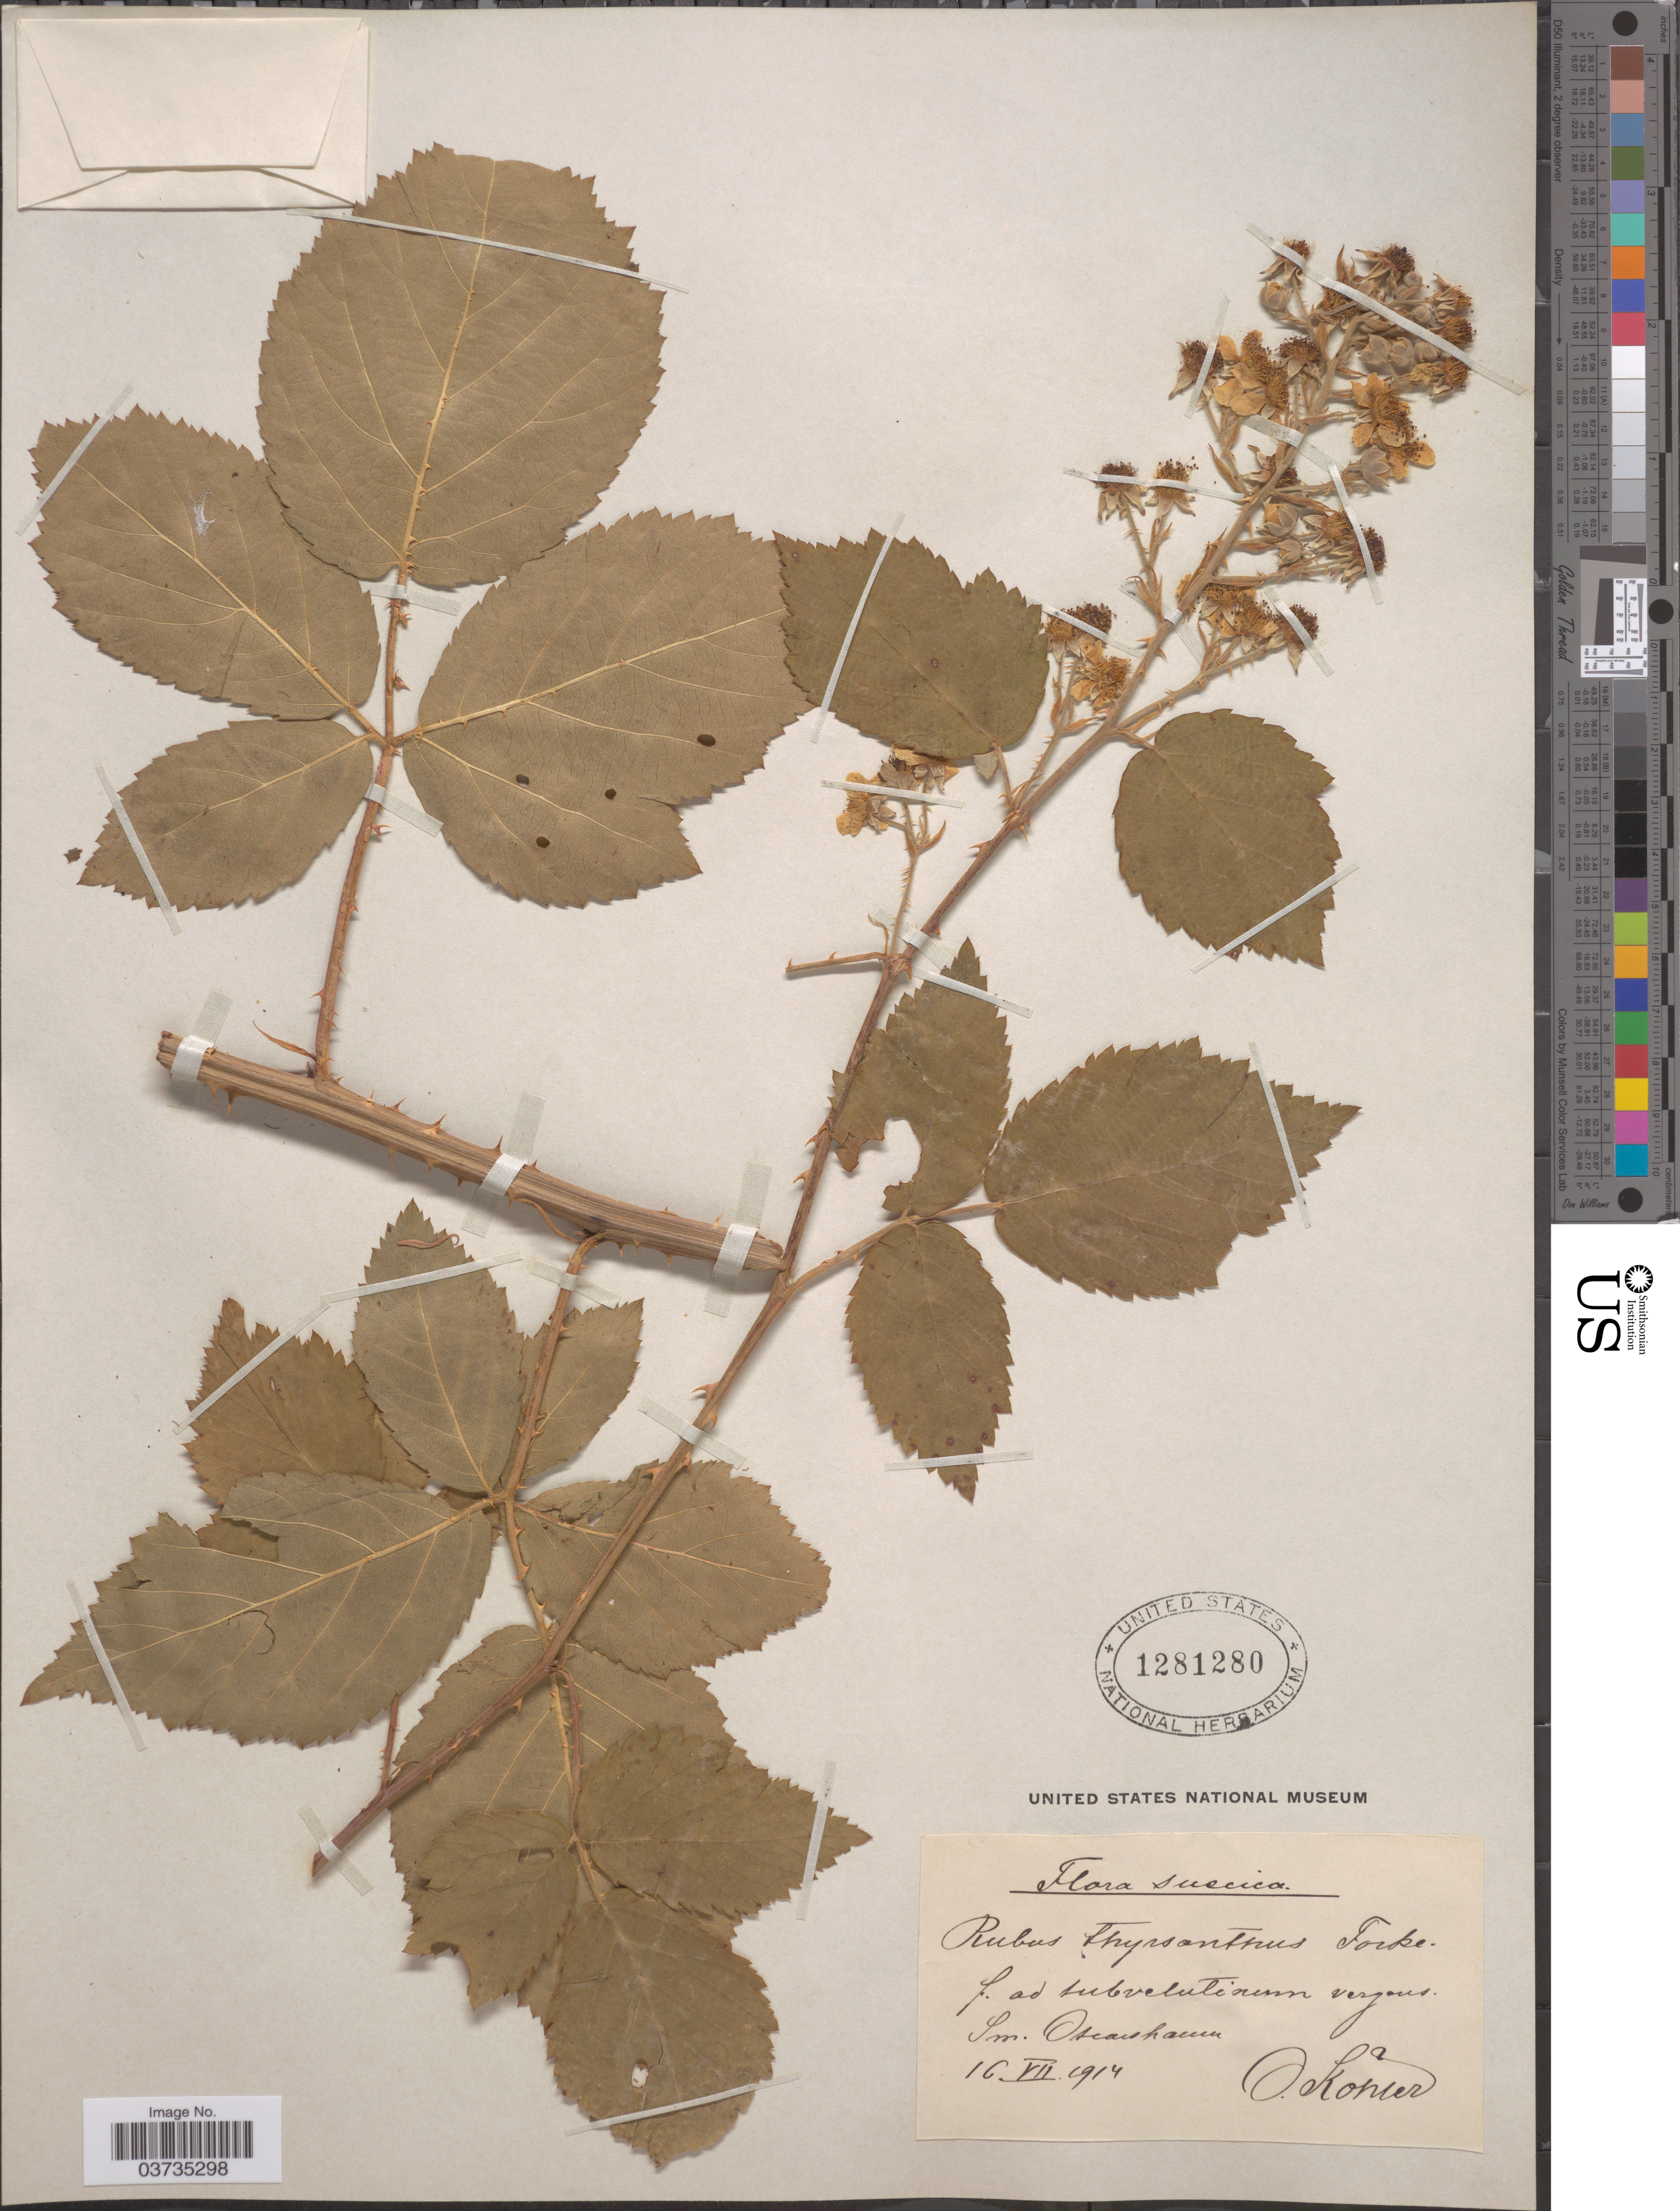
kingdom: Plantae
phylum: Tracheophyta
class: Magnoliopsida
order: Rosales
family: Rosaceae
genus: Rubus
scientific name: Rubus thyrsanthus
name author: Focke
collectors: O. Köhler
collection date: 1914-07-16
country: Sweden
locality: Suecica. Sm. Oskarhamn.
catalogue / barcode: US 1281280